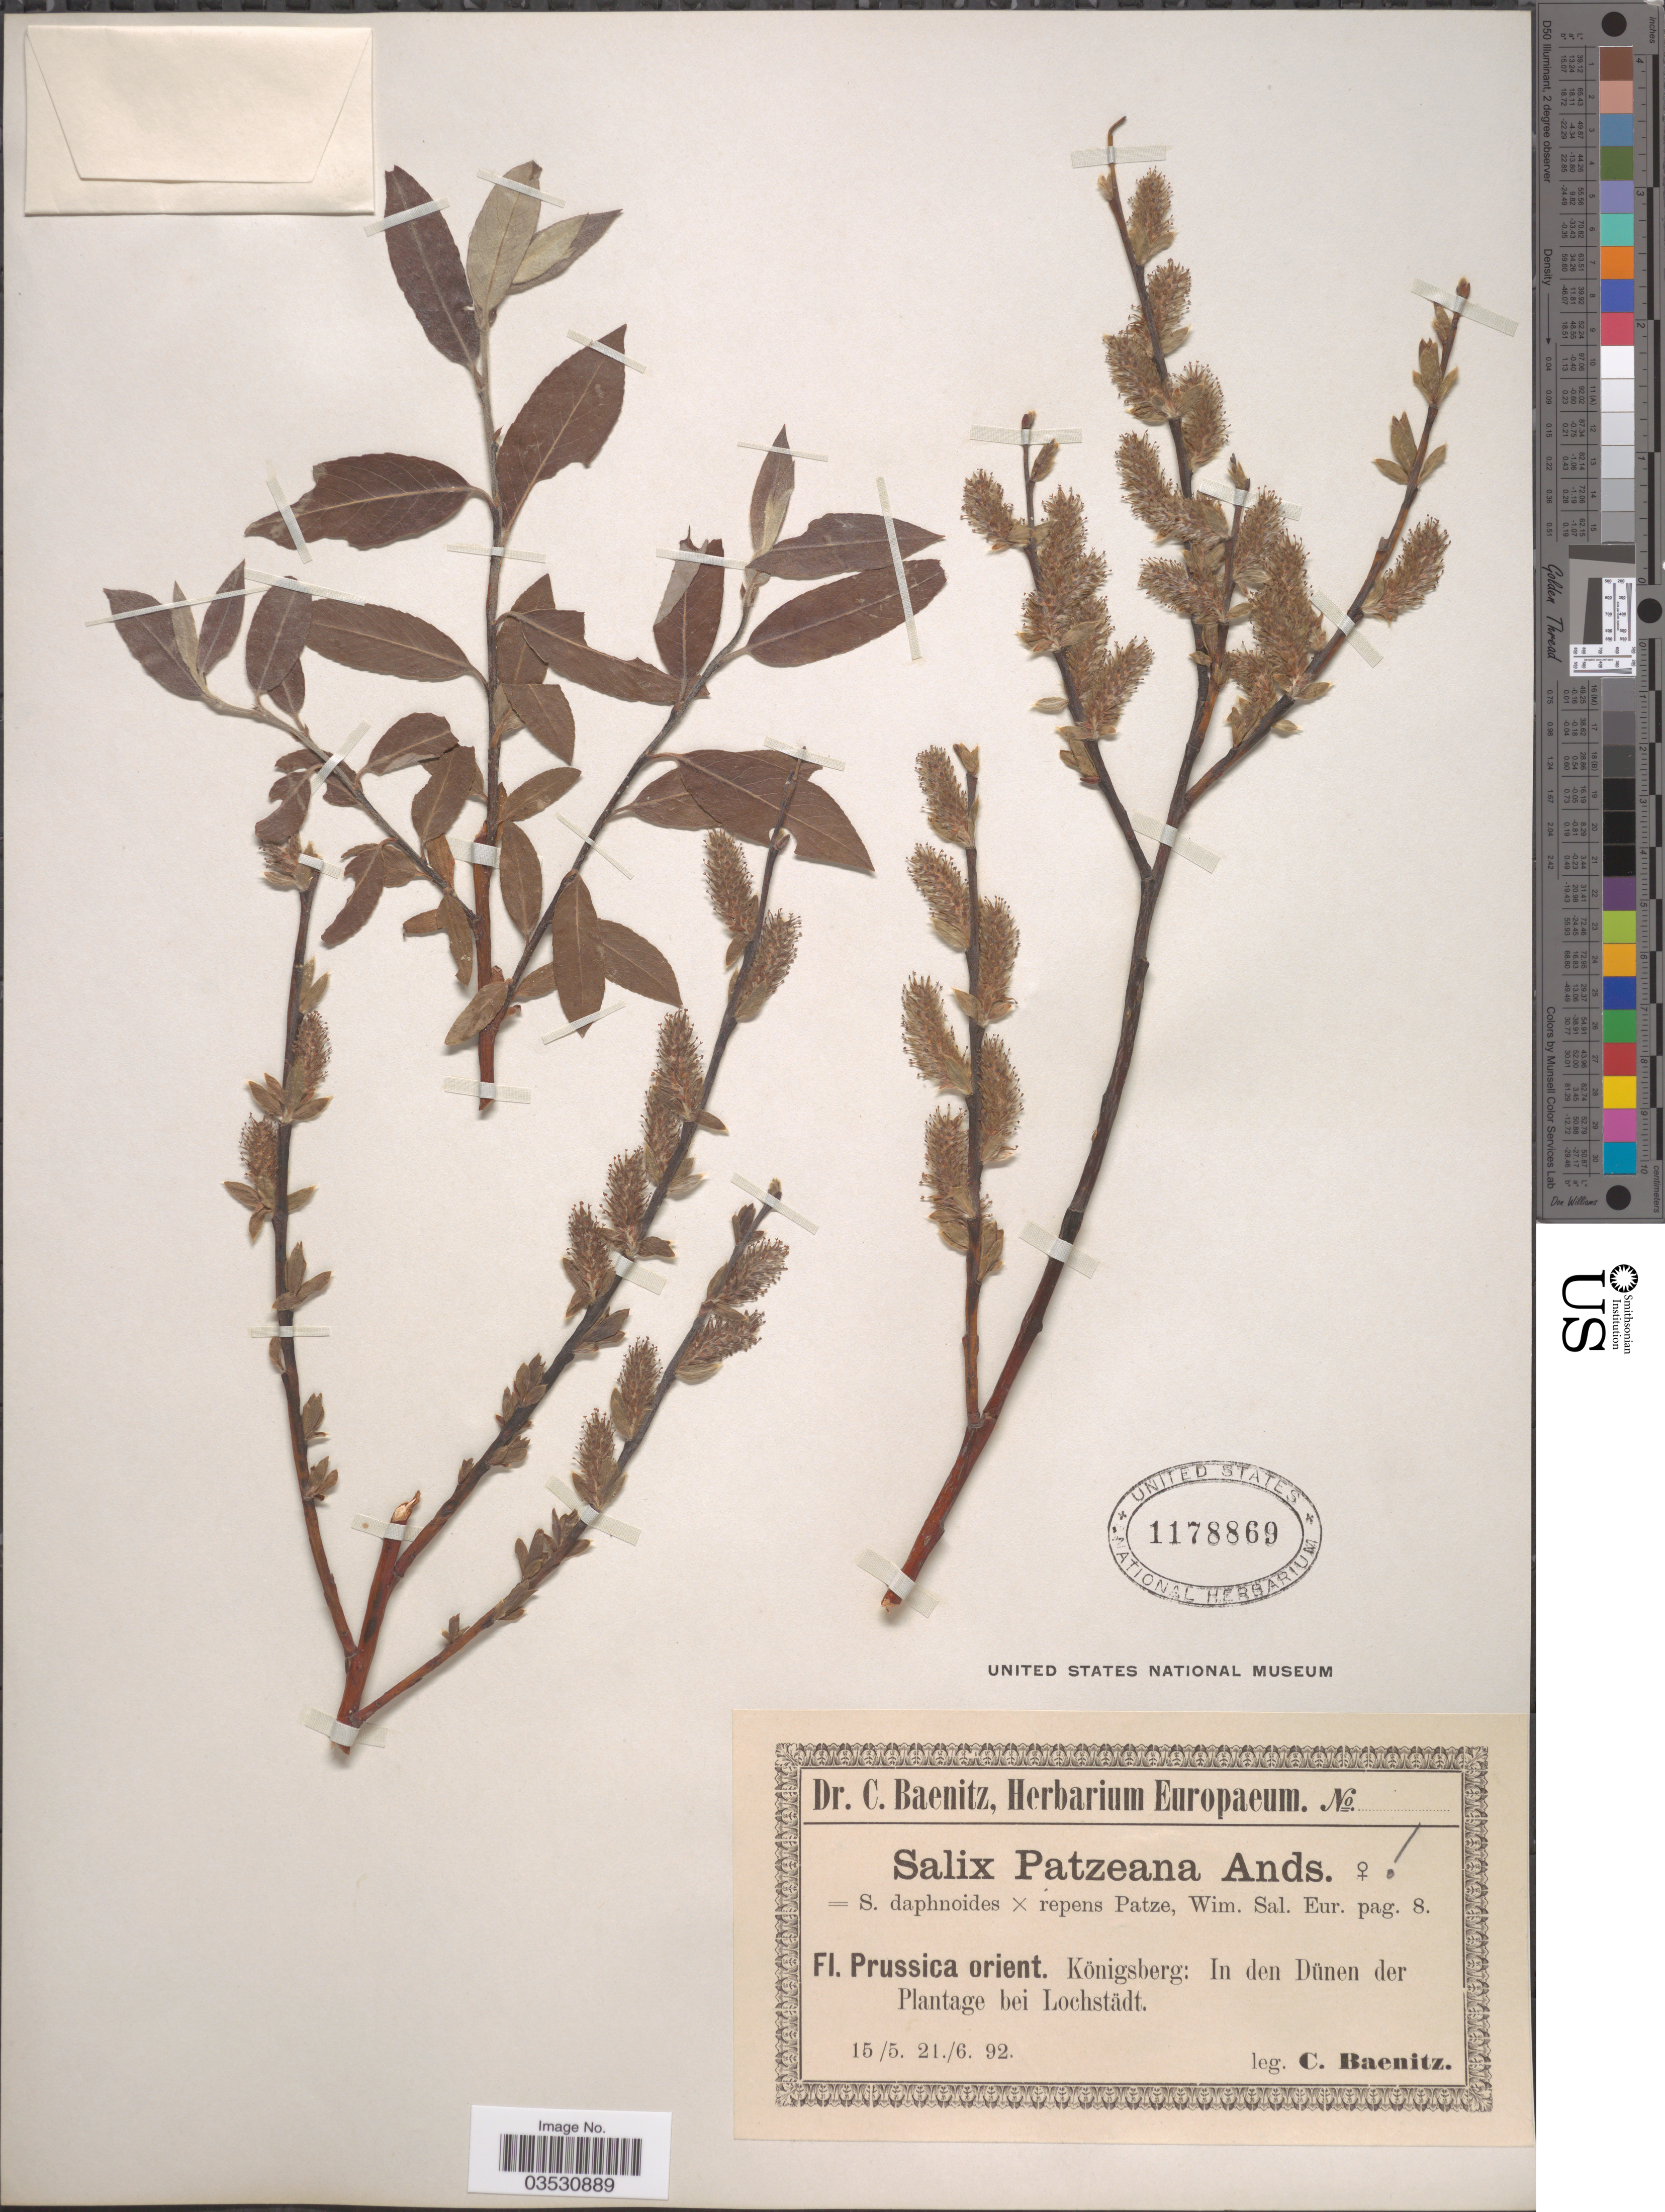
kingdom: Plantae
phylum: Tracheophyta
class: Magnoliopsida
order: Malpighiales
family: Salicaceae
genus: Salix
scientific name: Salix patzeana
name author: Andersson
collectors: C. G. Baenitz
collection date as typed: Transcribed d/m/y: 15/5/92 to 21/6/92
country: Russian Federation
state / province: Kaliningrad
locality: Prussica orient. Königsberg: In den Dünen der Plantage bei Lochstädt.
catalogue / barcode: US 1178869